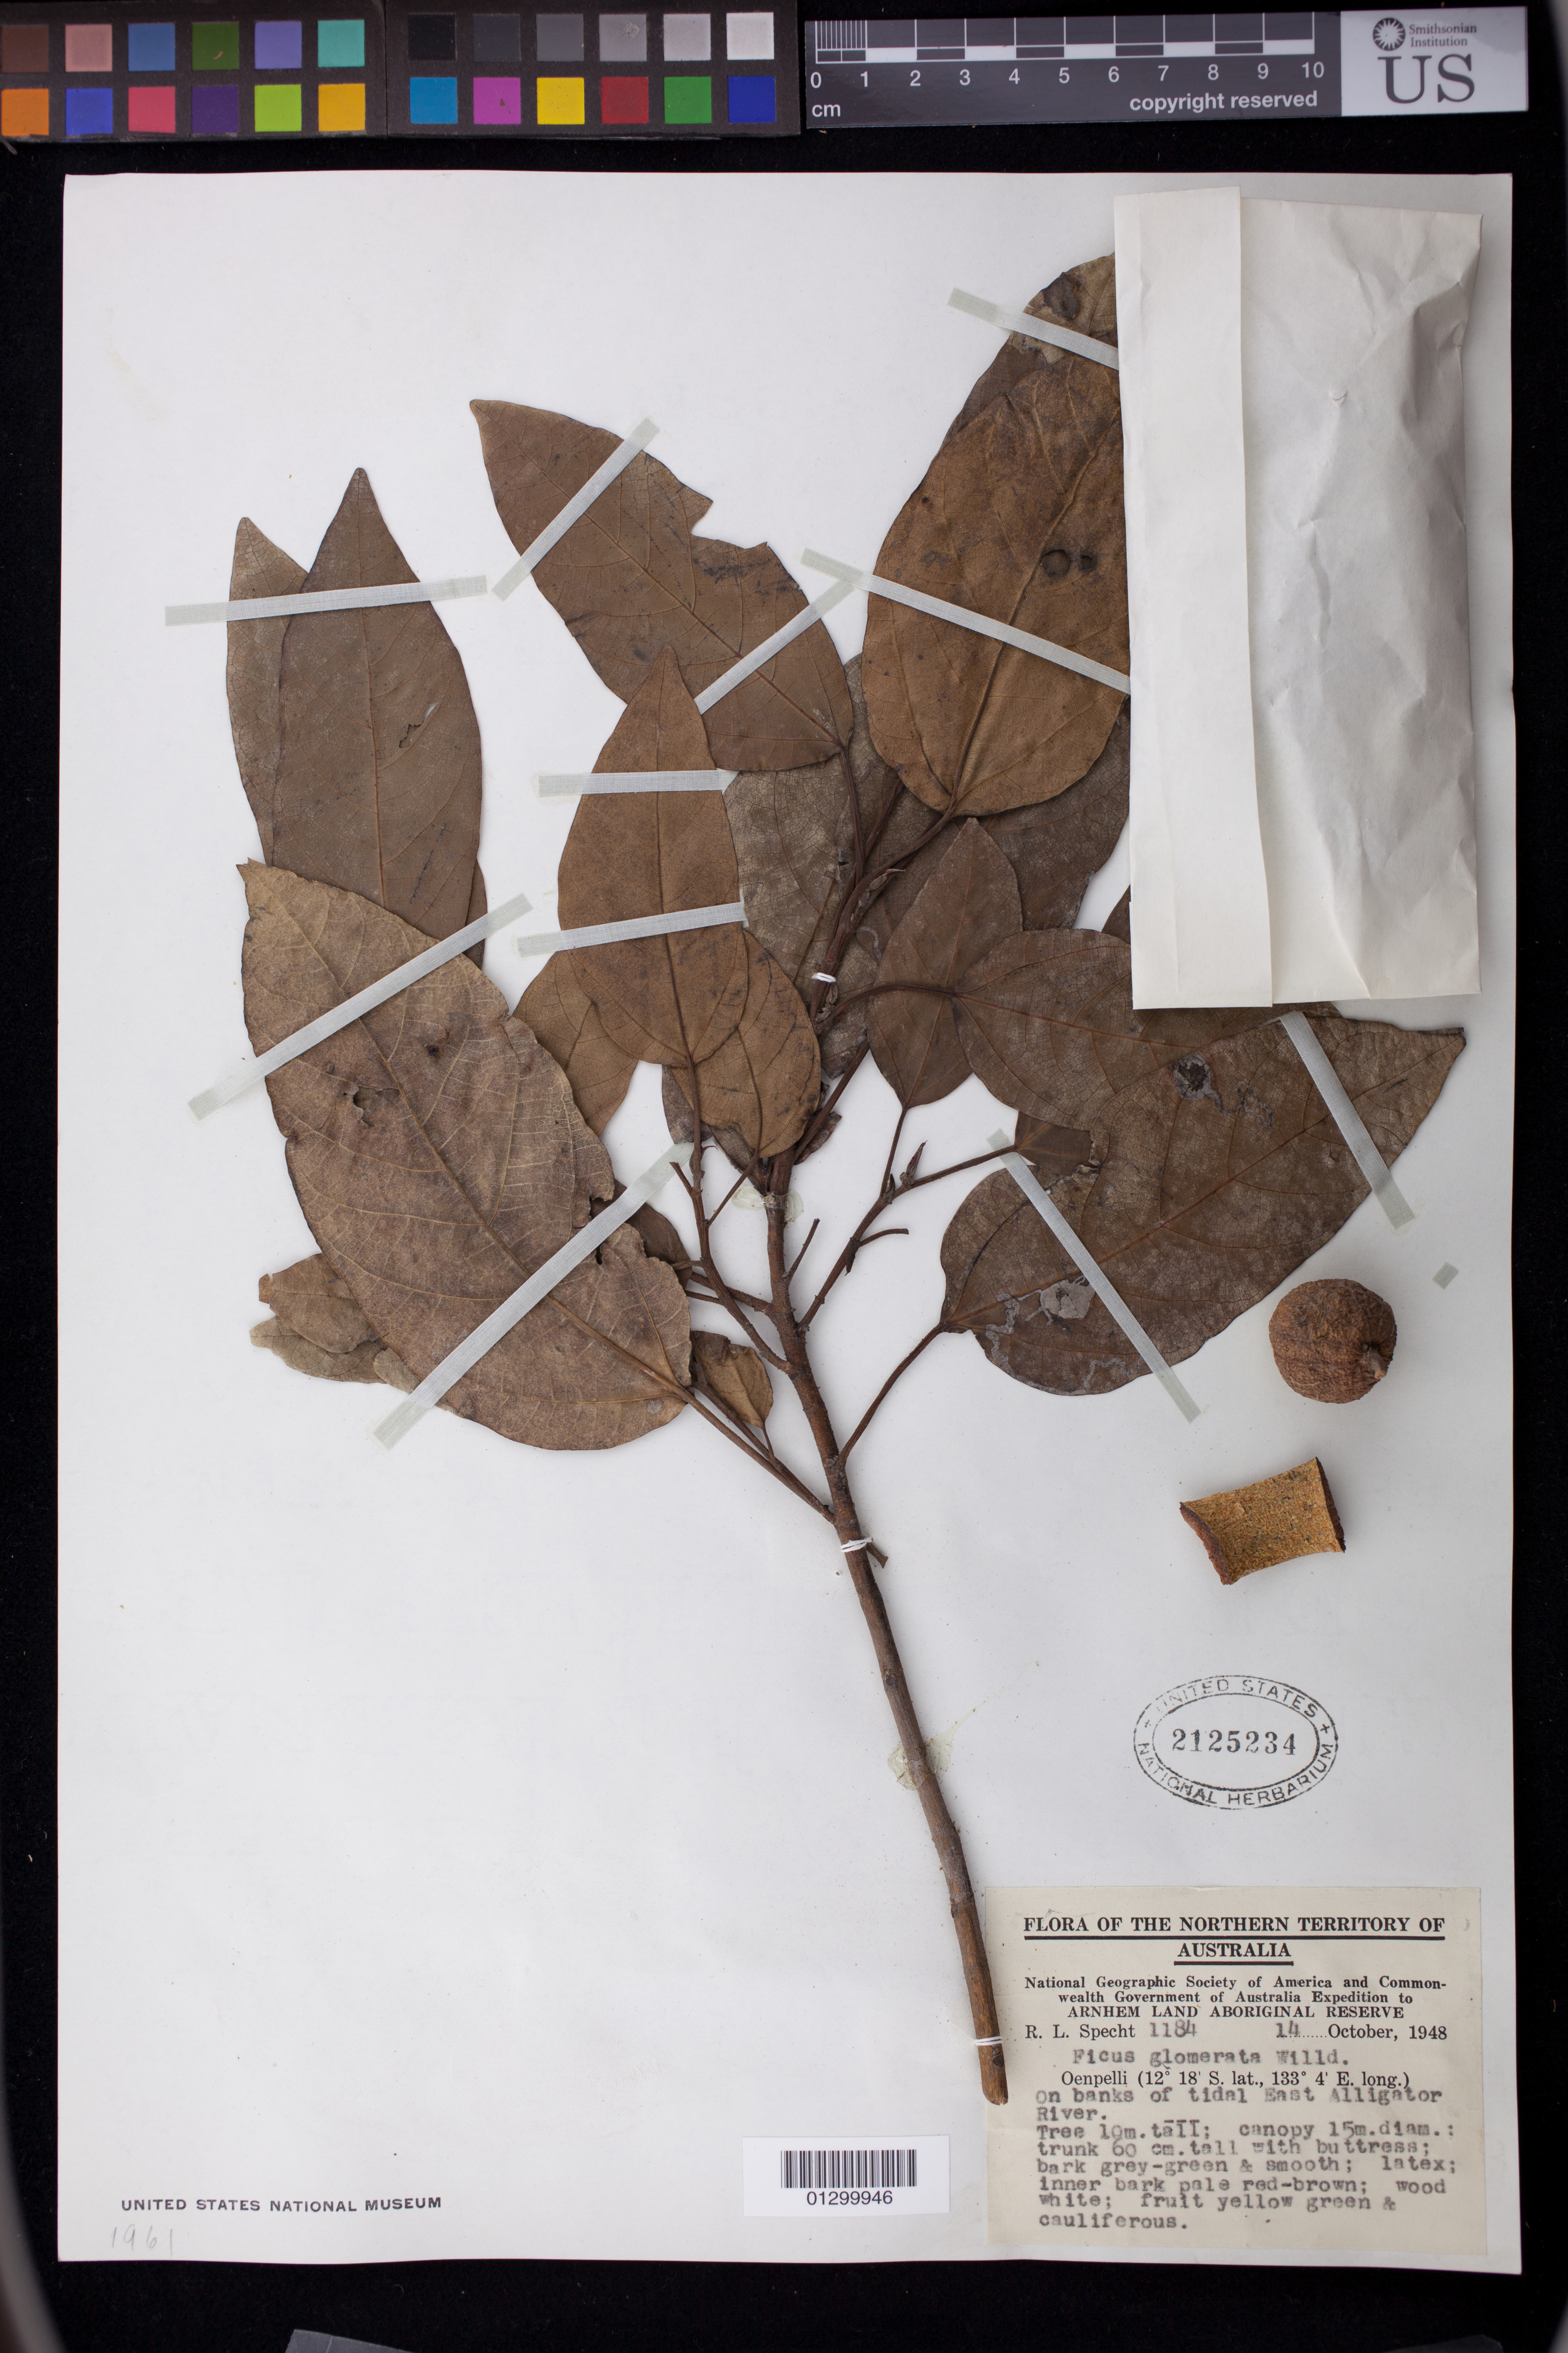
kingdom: Plantae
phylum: Tracheophyta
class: Magnoliopsida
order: Rosales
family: Moraceae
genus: Ficus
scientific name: Ficus glomerata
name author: Roxb.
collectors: R. L. Specht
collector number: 1184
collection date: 1948-10-14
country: Australia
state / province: Northern Territory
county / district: West Arnhem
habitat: On banks of tidal East Alligator River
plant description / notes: Tree 10 m. tall; canopy 15 m. diam.; trunk 60 cm. tall with buttress; bark grey-green and smooth; latex; inner bark pale red-brown; wood white; fruit yellow green and cauliferous.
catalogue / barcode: US 2125234